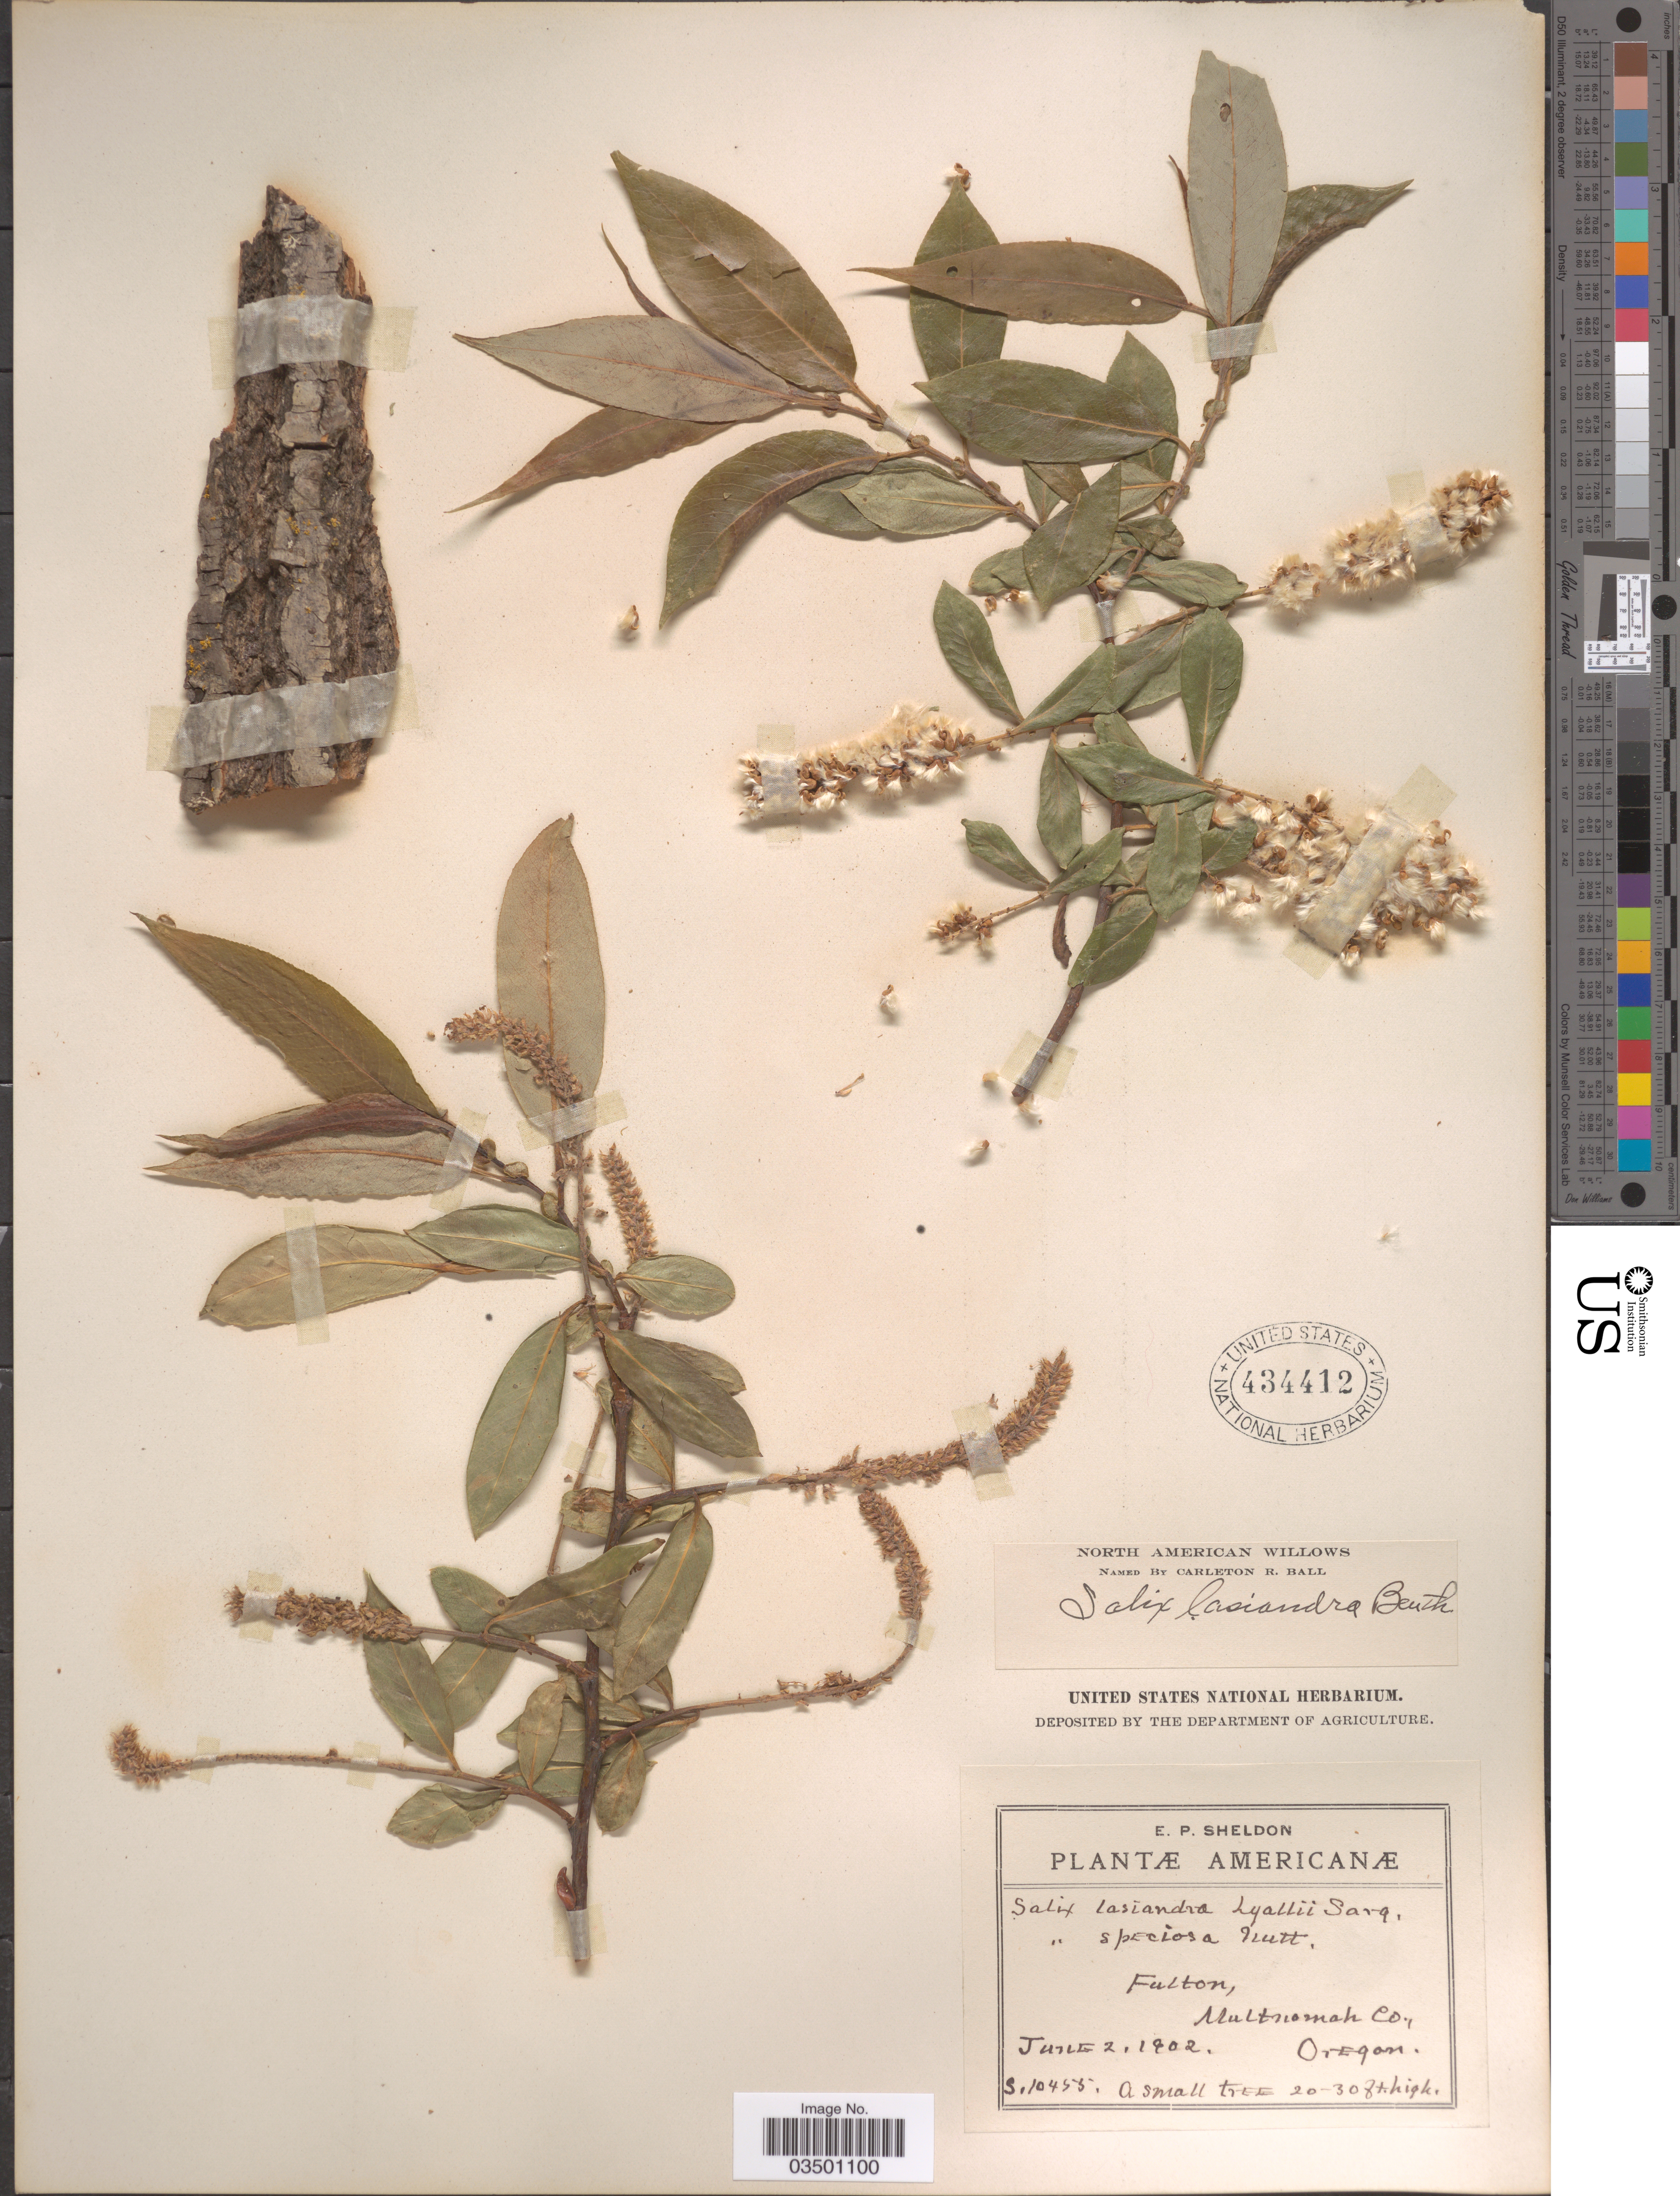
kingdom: Plantae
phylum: Tracheophyta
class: Magnoliopsida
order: Malpighiales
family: Salicaceae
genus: Salix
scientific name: Salix lasiandra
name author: Benth.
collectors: E. P. Sheldon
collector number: S10455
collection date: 1902-06-02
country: United States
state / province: Oregon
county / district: Multnomah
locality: Fulton, Multnomah Co.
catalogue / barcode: US 434412